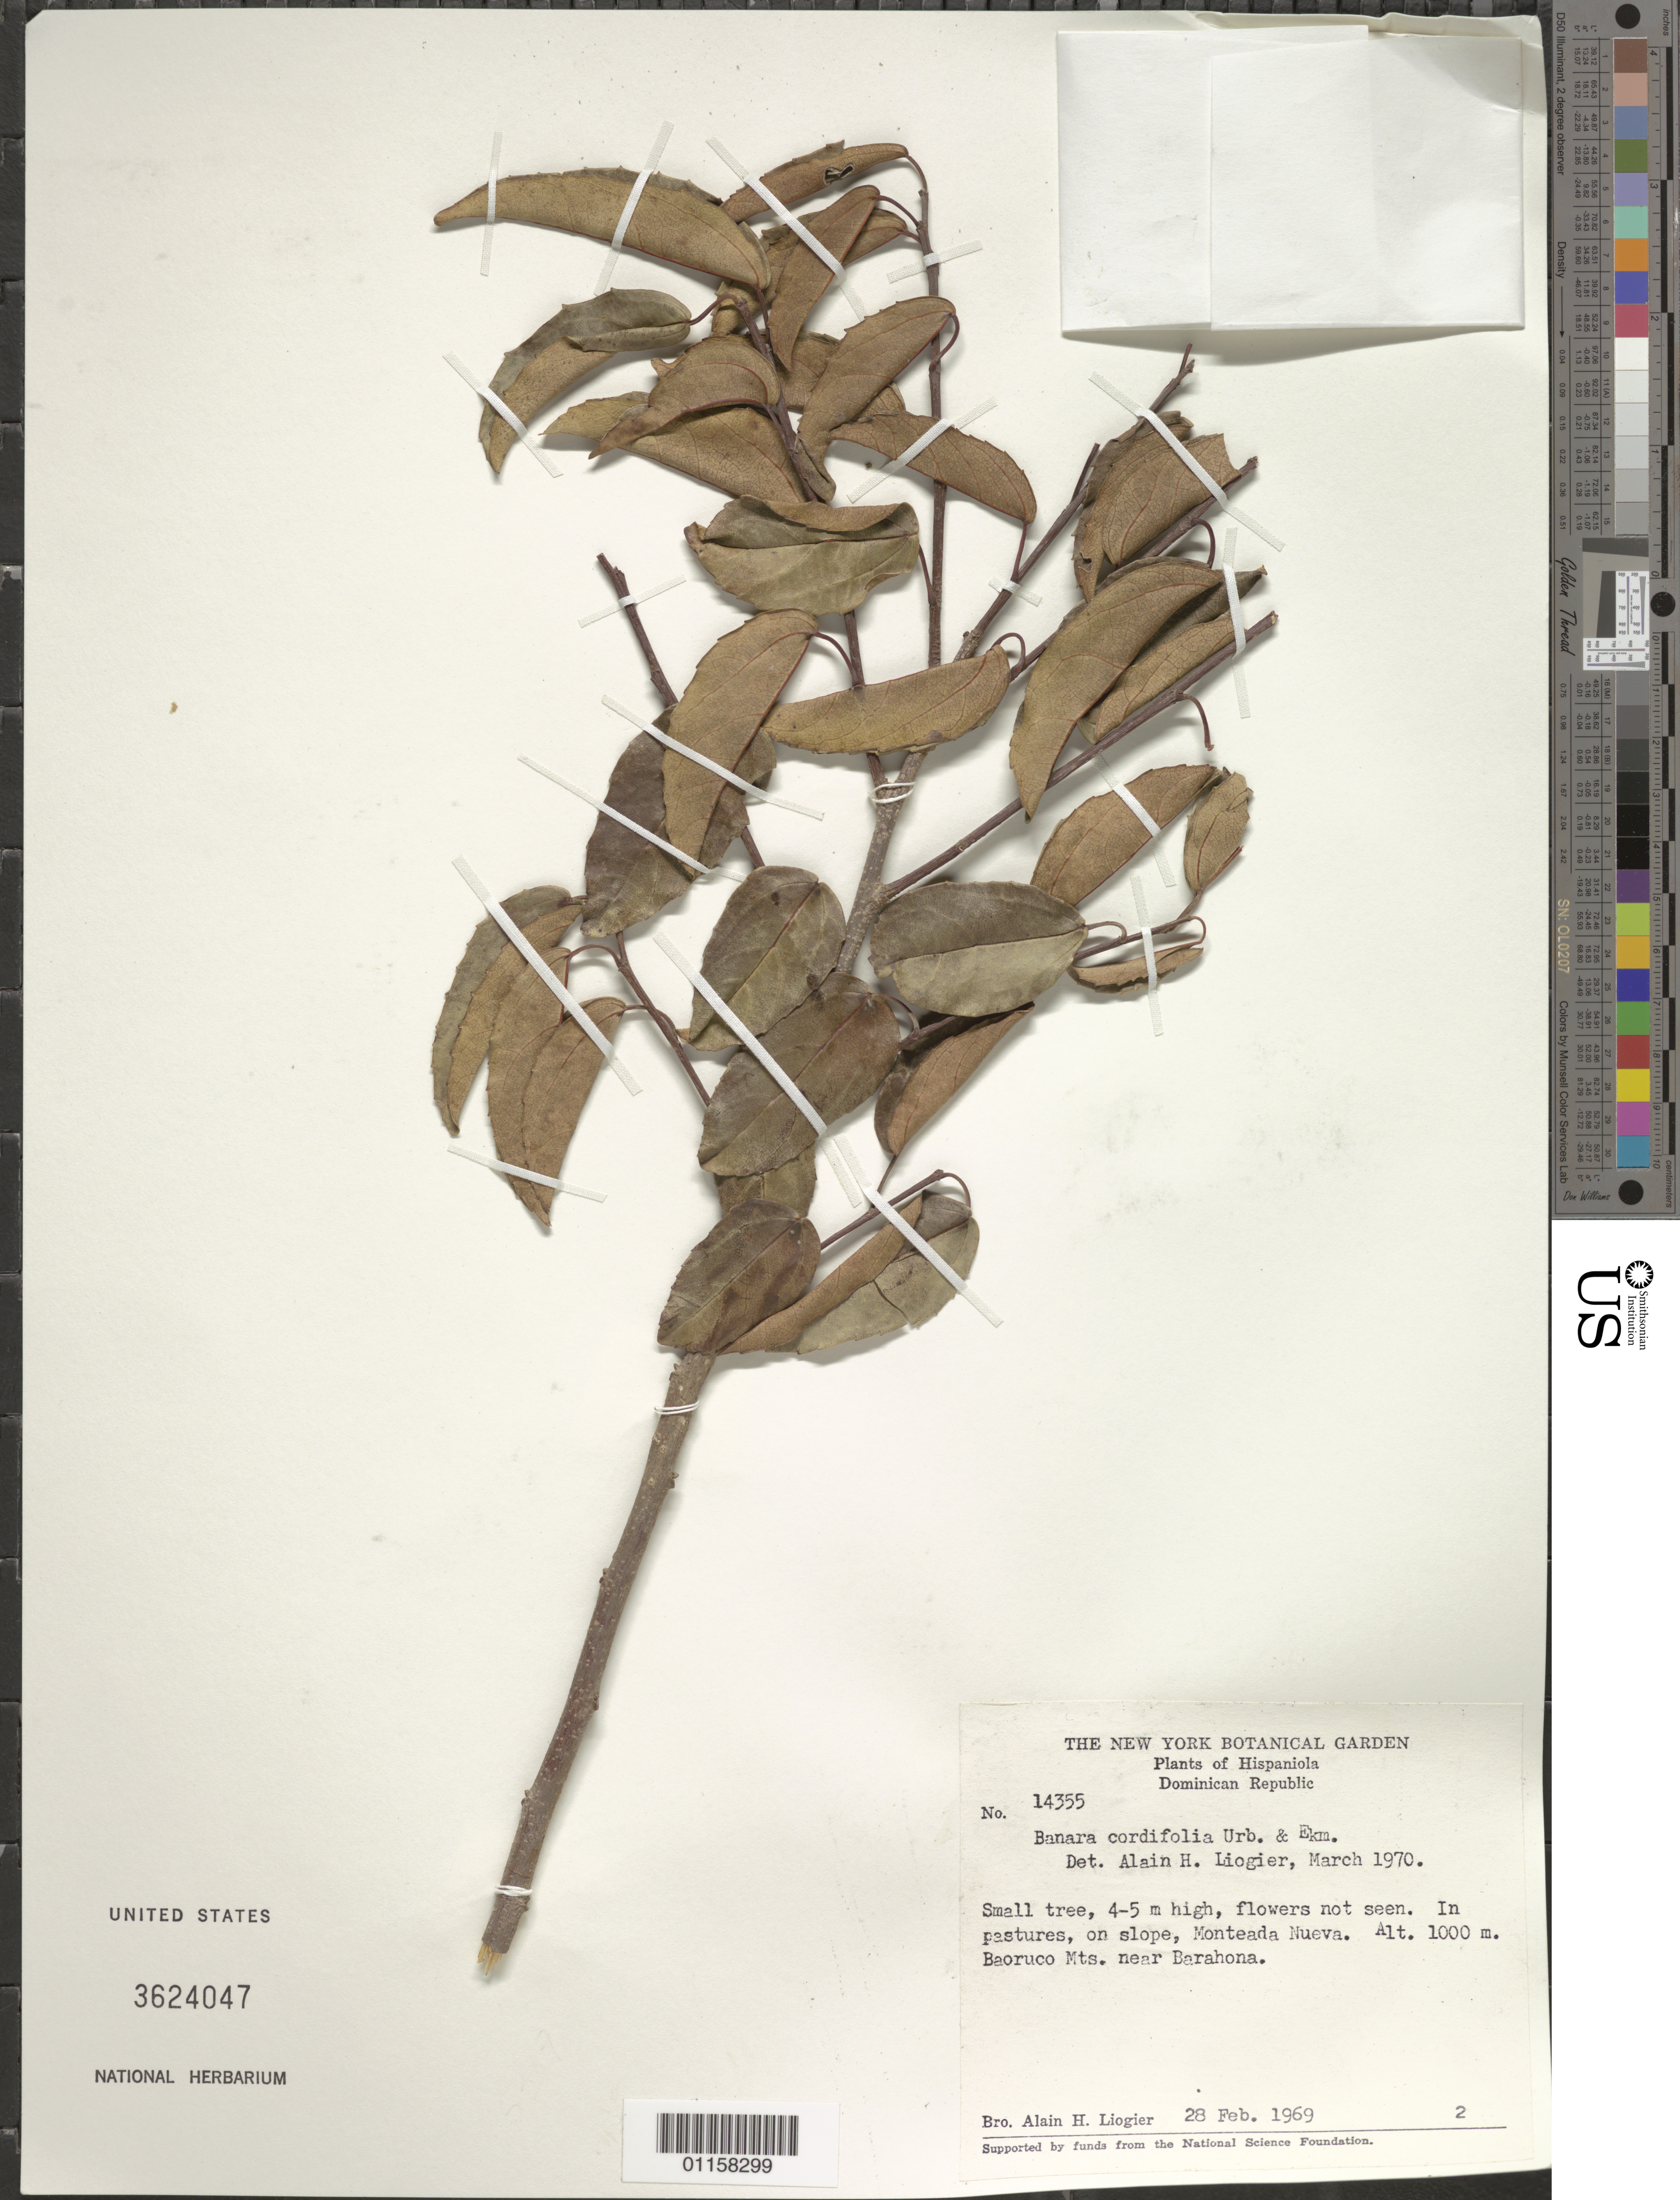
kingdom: Plantae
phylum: Tracheophyta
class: Magnoliopsida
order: Malpighiales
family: Salicaceae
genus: Banara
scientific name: Banara cordifolia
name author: Urb. & Ekman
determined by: Liogier, Alain H.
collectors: A. H. Liogier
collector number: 14355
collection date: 1969-02-28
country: Dominican Republic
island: Hispaniola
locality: Monte Nueva, Baoruco Mts., near Barahona.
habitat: In pastures, on slope.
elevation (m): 1000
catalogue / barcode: US 3624047